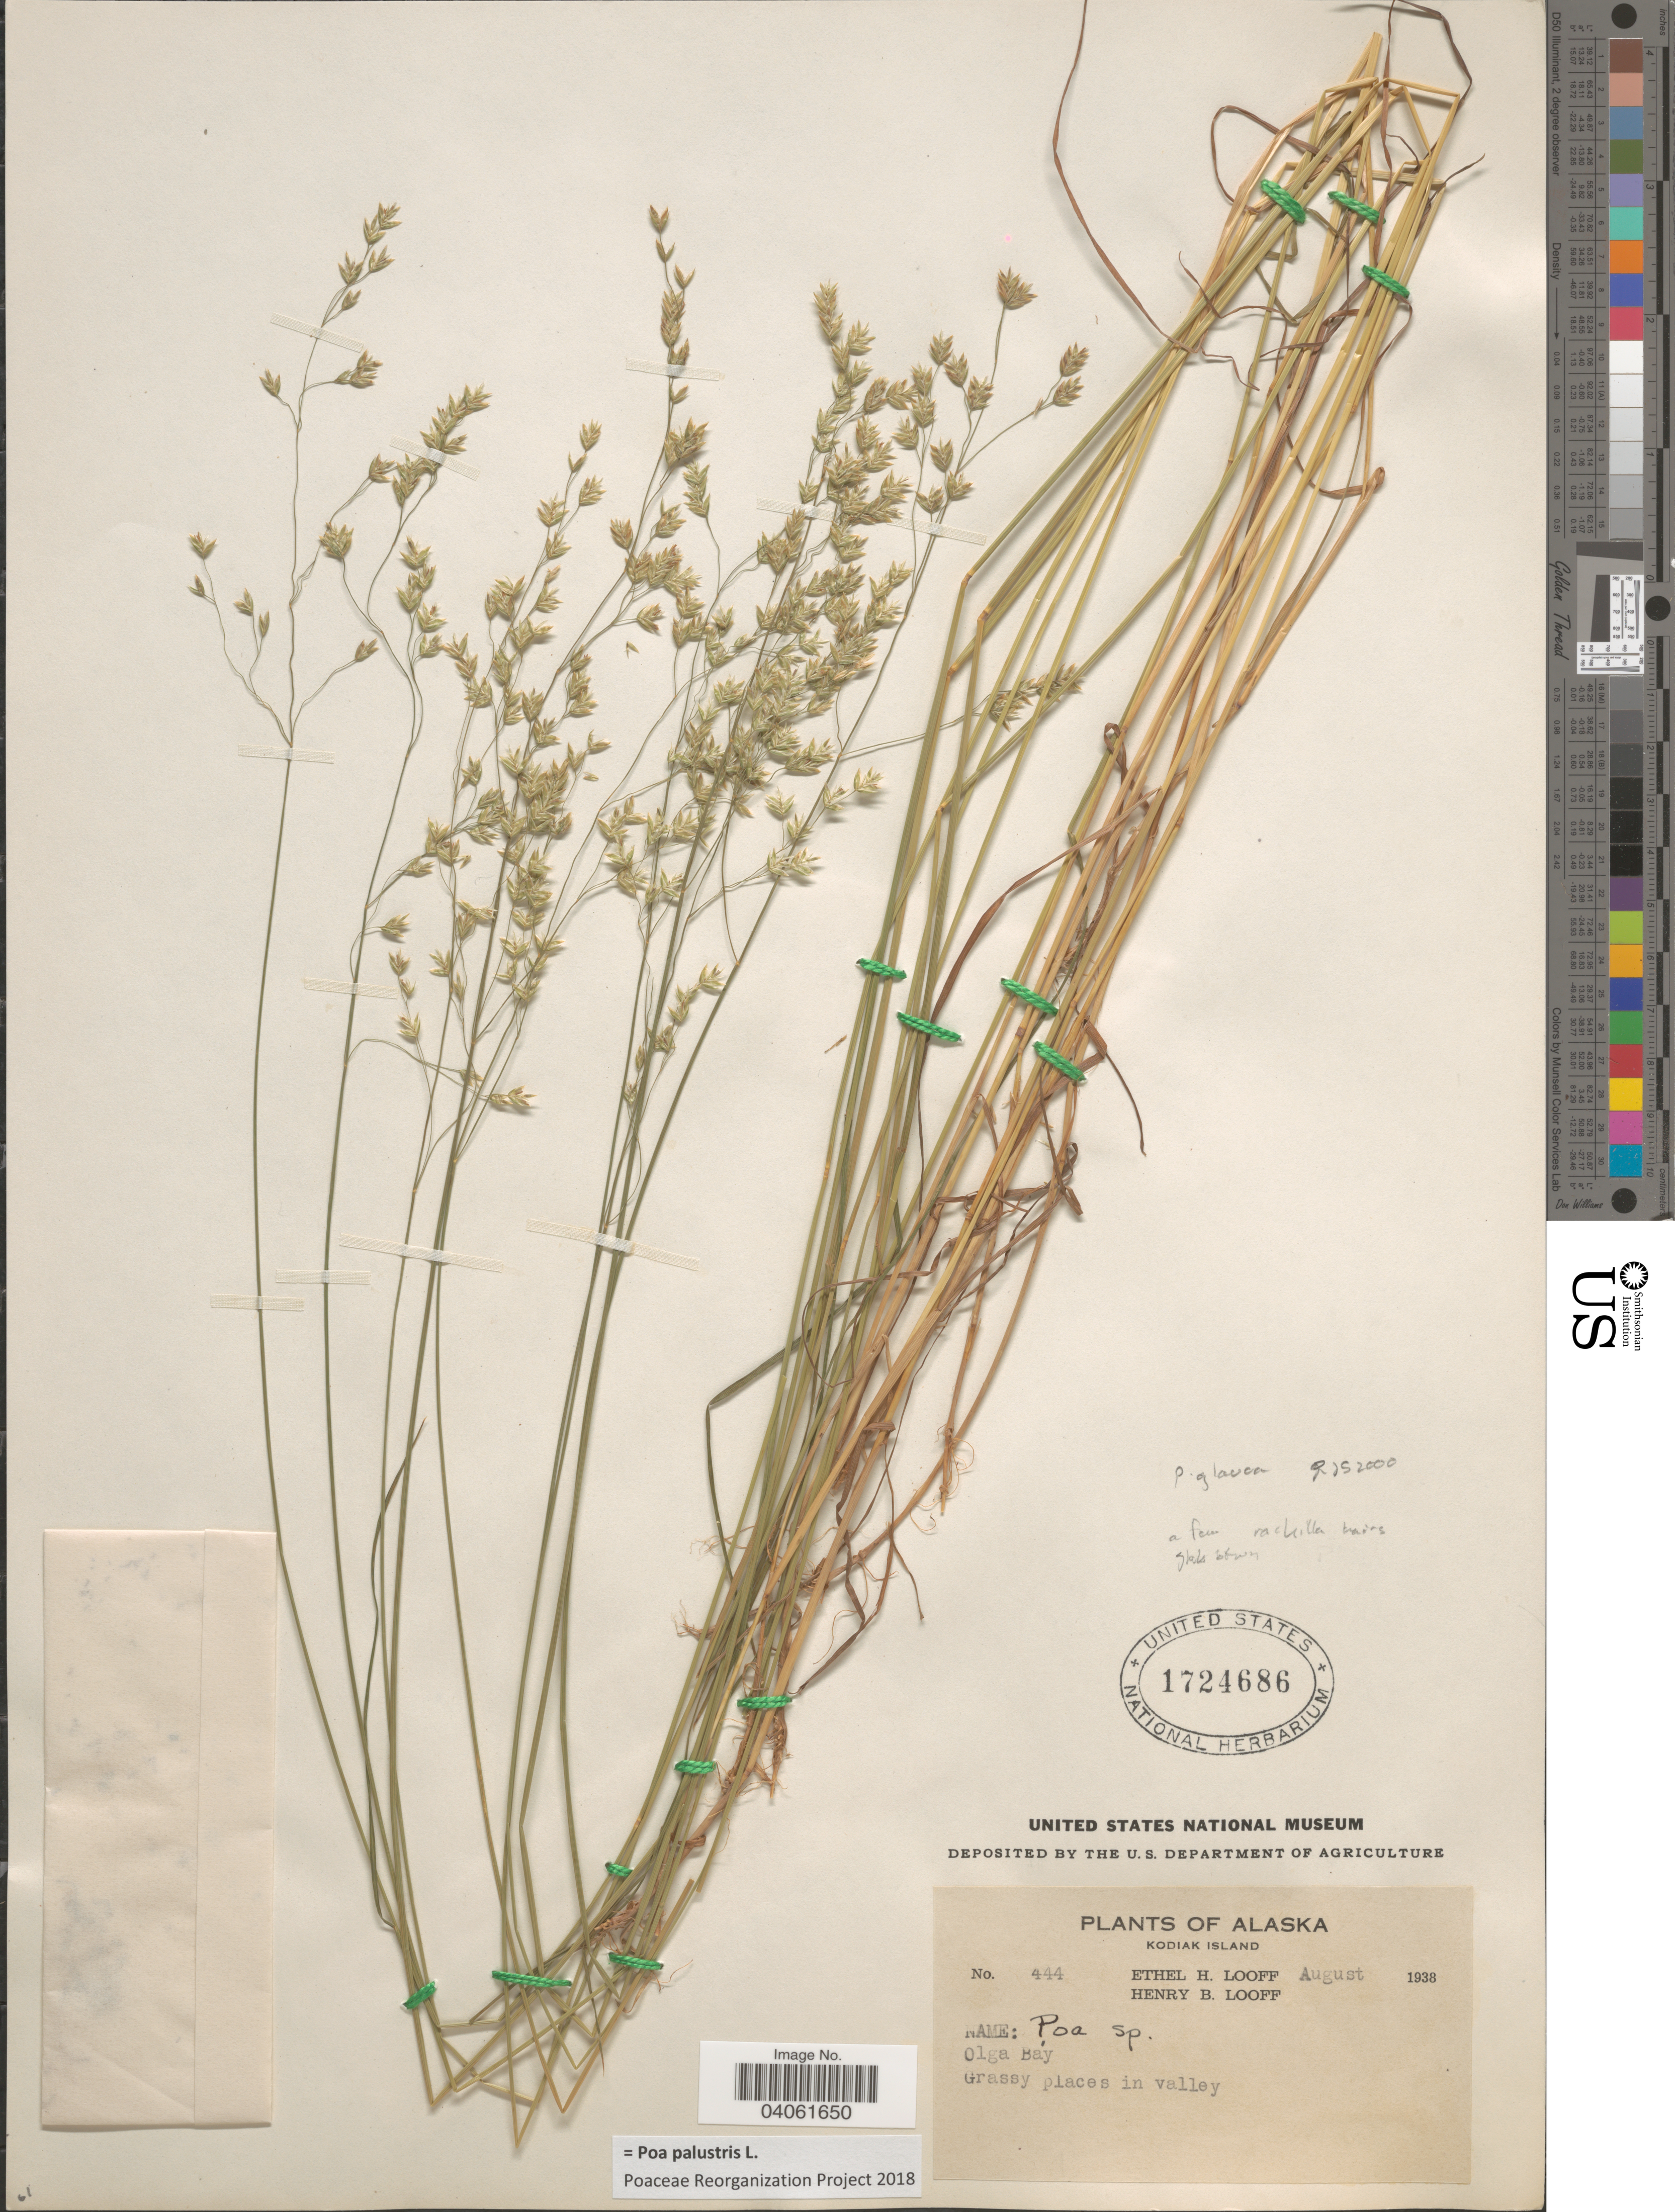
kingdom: Plantae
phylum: Tracheophyta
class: Liliopsida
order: Poales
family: Poaceae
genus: Poa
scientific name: Poa palustris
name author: L.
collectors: E. Looff & H. Looff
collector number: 444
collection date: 1938-08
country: United States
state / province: Alaska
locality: Kodiak Island. Olga Bay.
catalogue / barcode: US 1724686